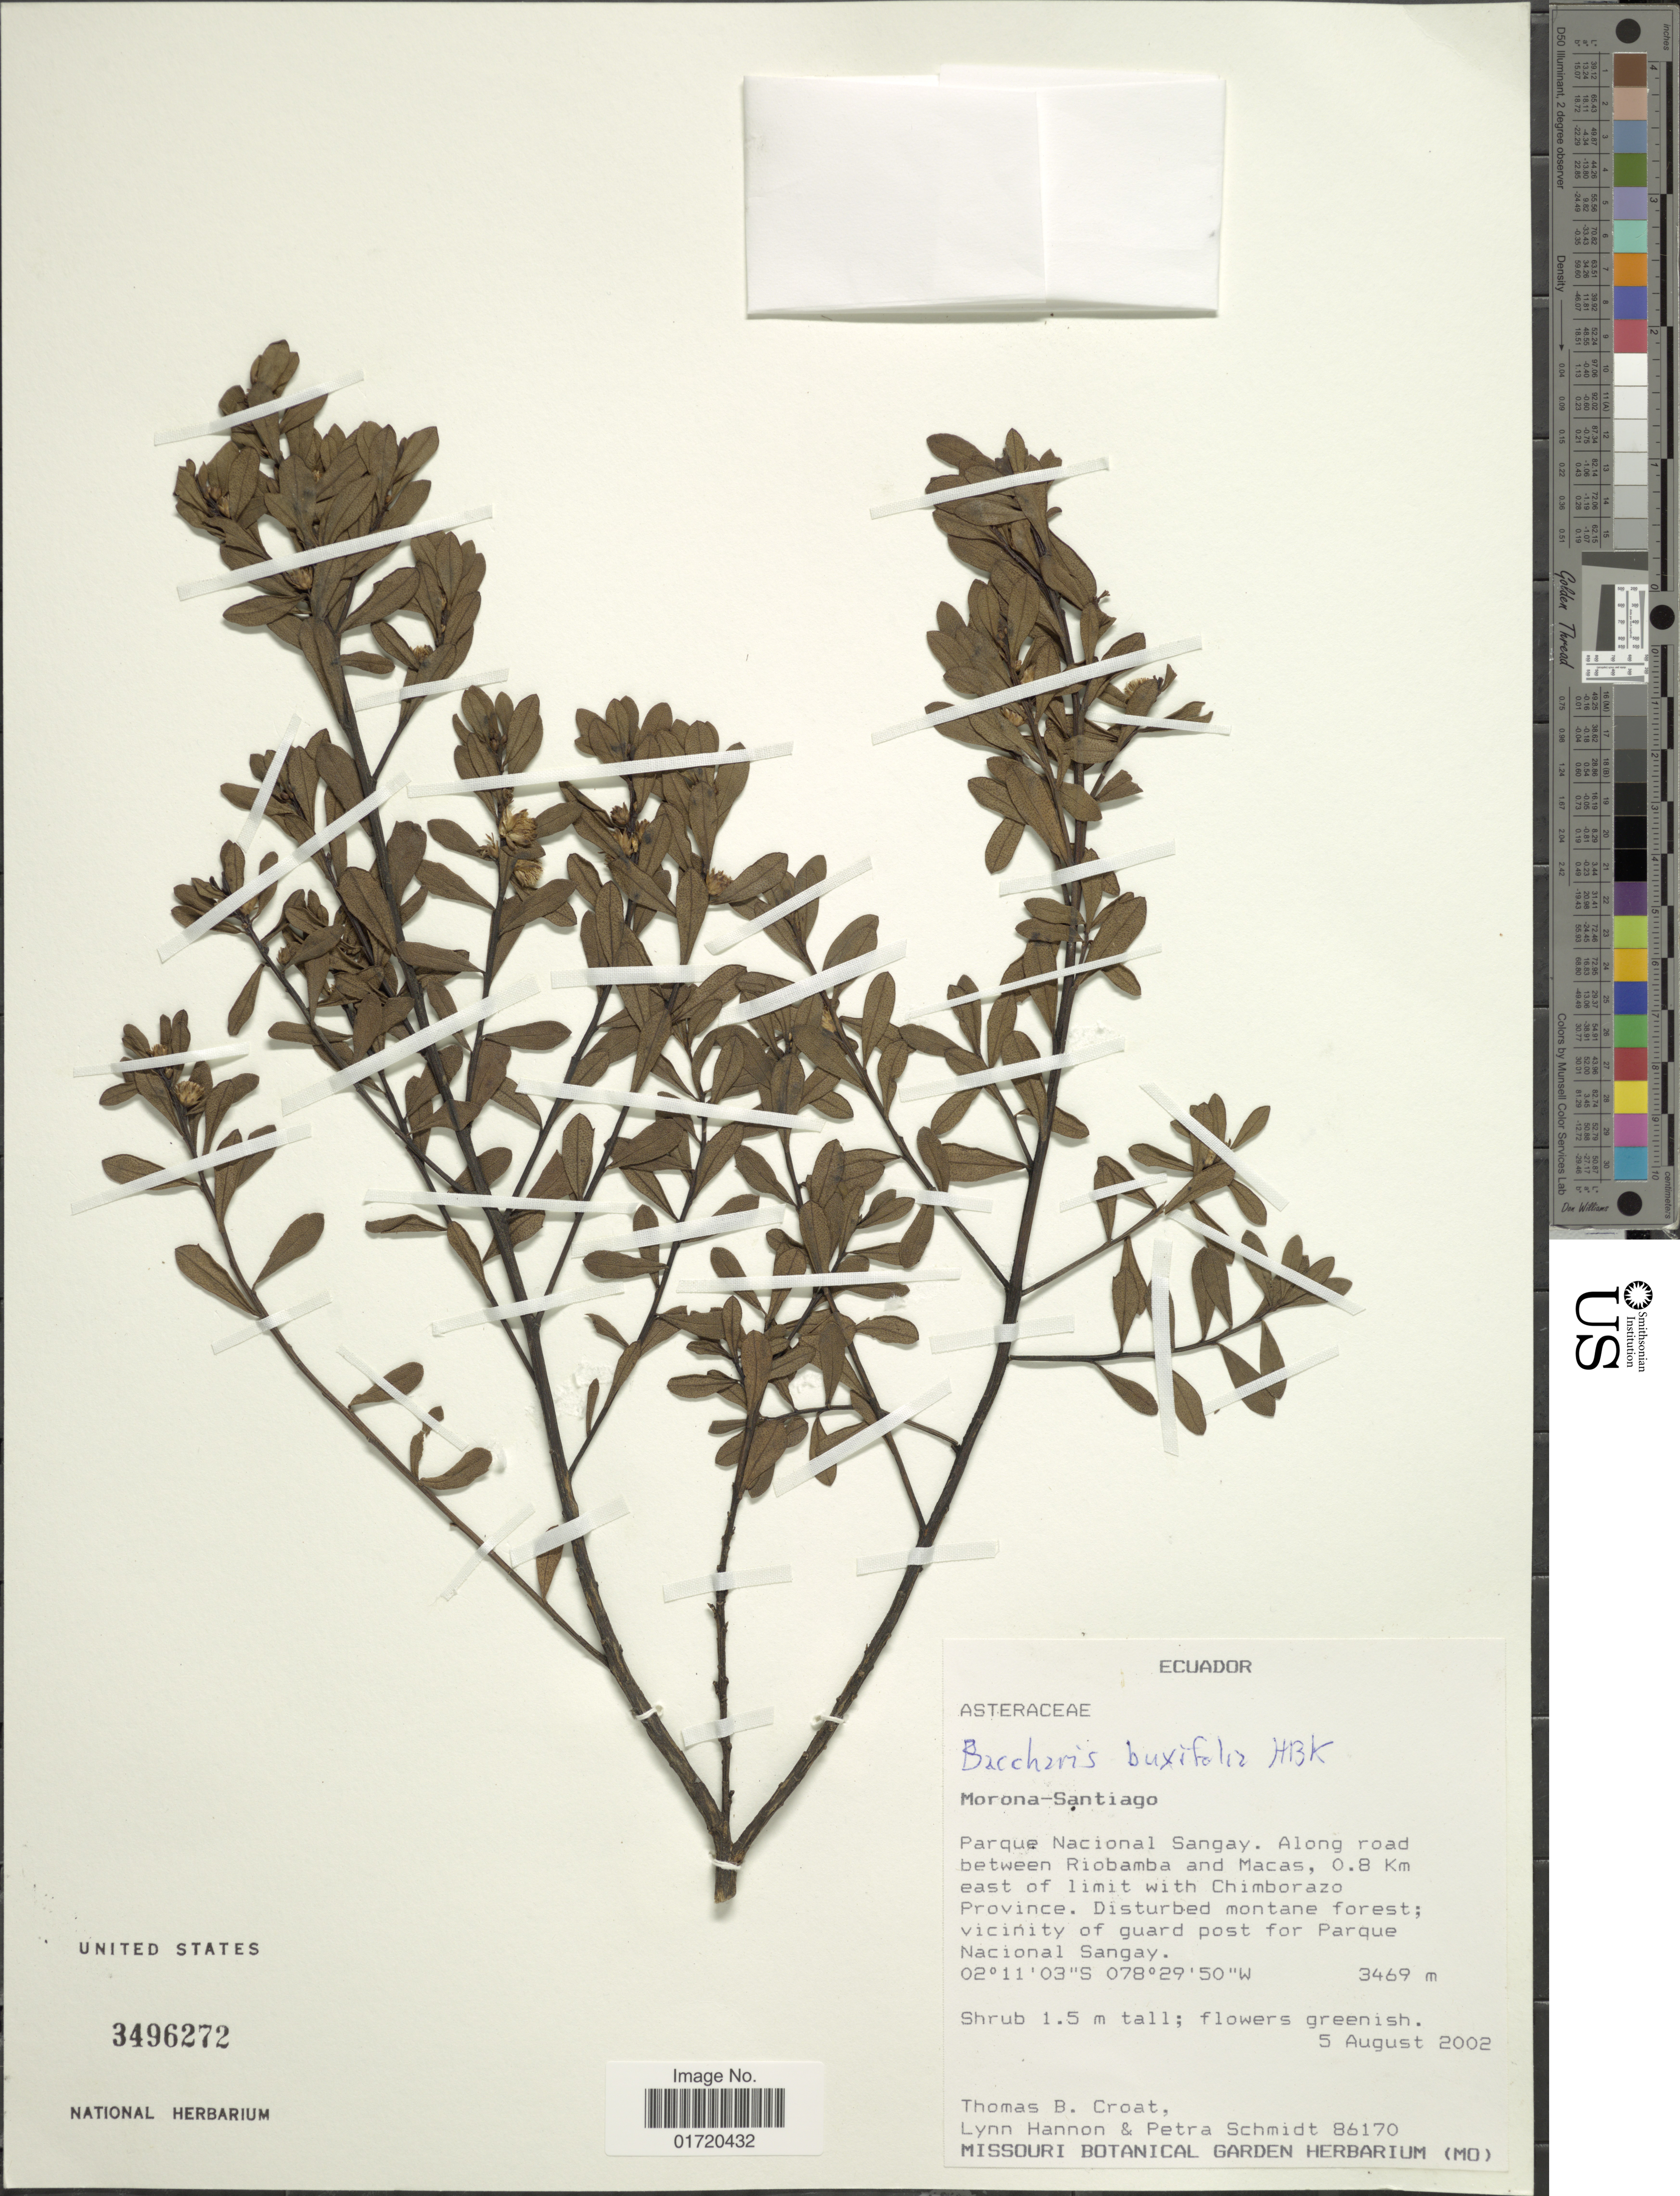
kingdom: Plantae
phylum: Tracheophyta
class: Magnoliopsida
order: Asterales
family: Asteraceae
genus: Baccharis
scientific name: Baccharis buxifolia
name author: (Lam.) Pers.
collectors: T. B. Croat, L. Hannon & P. Schmidt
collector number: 86170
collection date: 2002-08-05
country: Ecuador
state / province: Morona-Santiago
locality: Paque Nacional Sangay. Along road between Riobamba and Macas, 0.8 km east of limit with Chimborazo province. Vicinoty of guard post for Parque Nacional Sangay.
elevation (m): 3469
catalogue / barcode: US 3496272